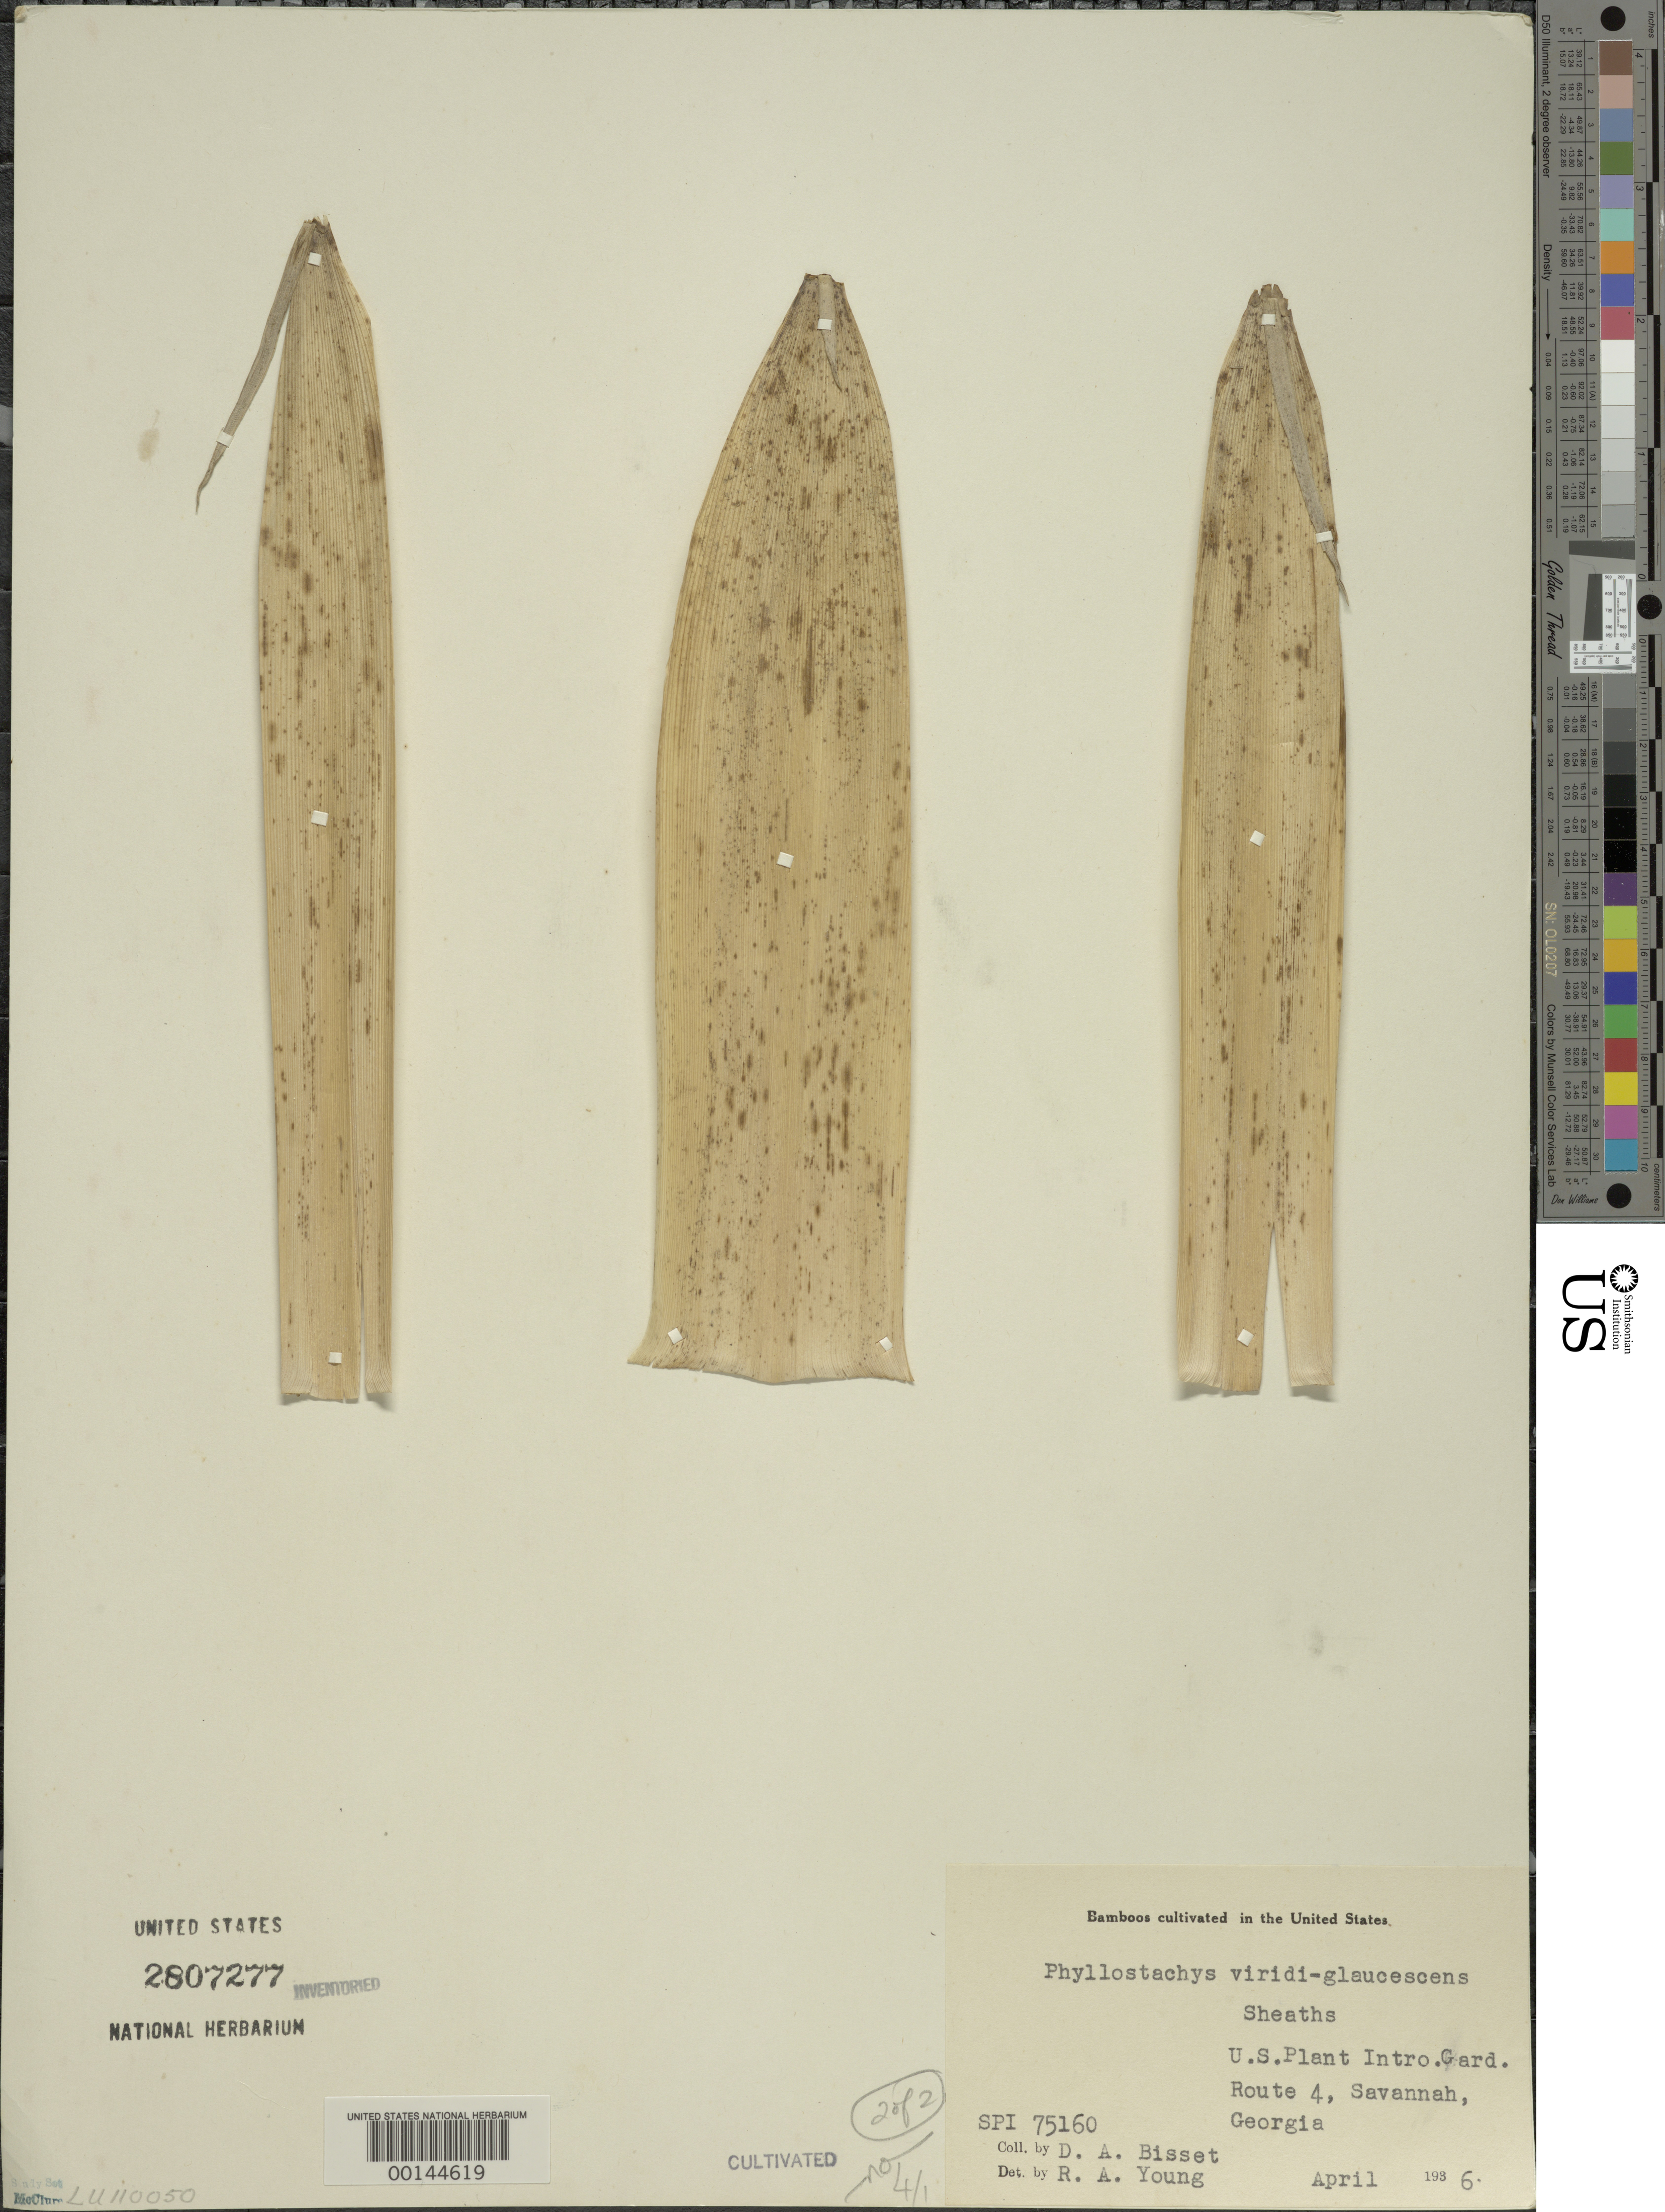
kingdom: Plantae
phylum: Tracheophyta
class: Liliopsida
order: Poales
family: Poaceae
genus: Phyllostachys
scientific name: Phyllostachys viridiglaucescens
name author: Rivière & C. Rivière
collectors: D. Bisset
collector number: SPI 75160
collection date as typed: Apr 1936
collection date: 1936-04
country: United States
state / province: Georgia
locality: Savannah, Barbour Lathrop P.I. garden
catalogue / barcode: US 2807277